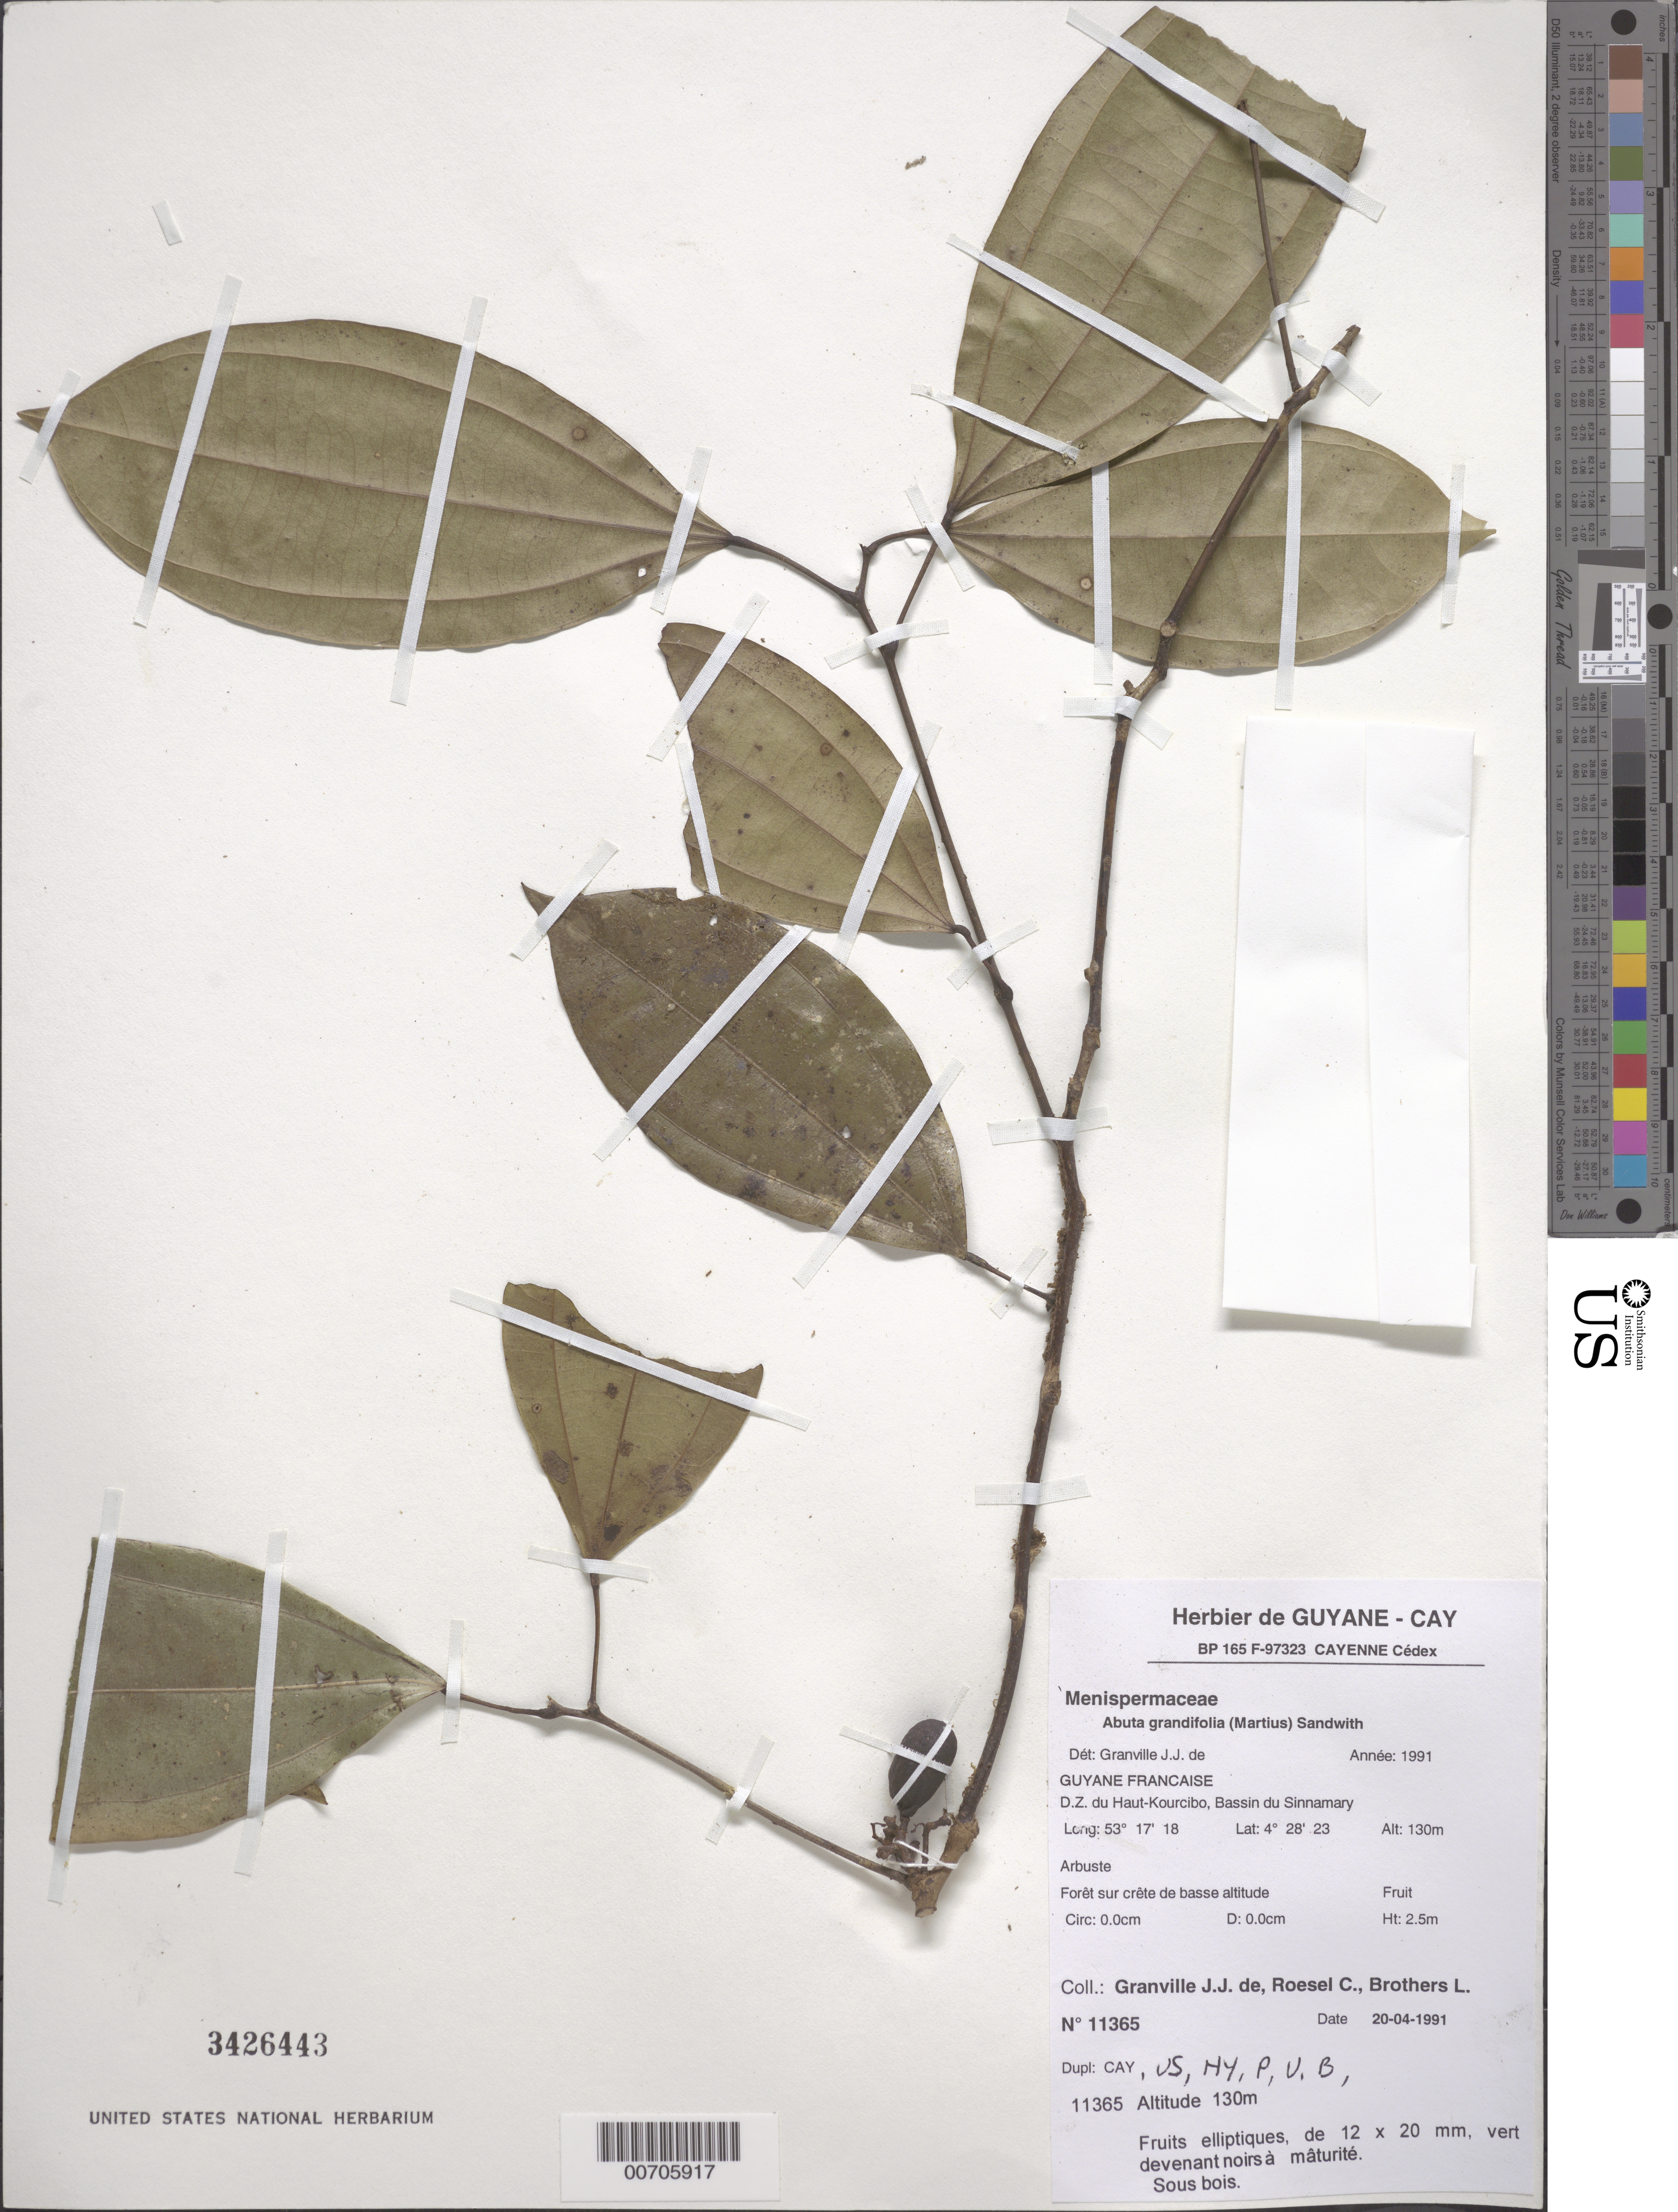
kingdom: Plantae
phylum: Tracheophyta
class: Magnoliopsida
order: Ranunculales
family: Menispermaceae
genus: Abuta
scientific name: Abuta grandifolia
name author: (Mart.) Sandwith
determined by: Granville, J. J. de, (CAY), Institut de Recherche pour le Developpement (IRD) (FRENCH GUIANA)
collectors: J.-J. de Granville, C. S. Roesel & L. Brothers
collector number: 11365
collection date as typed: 20-Apr-91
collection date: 1991-04-20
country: French Guiana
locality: D.Z. du Haut-Kourcibo, Bassin du Sinnamary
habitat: Forêt sur crete de basse altitude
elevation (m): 130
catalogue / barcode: US 3426443